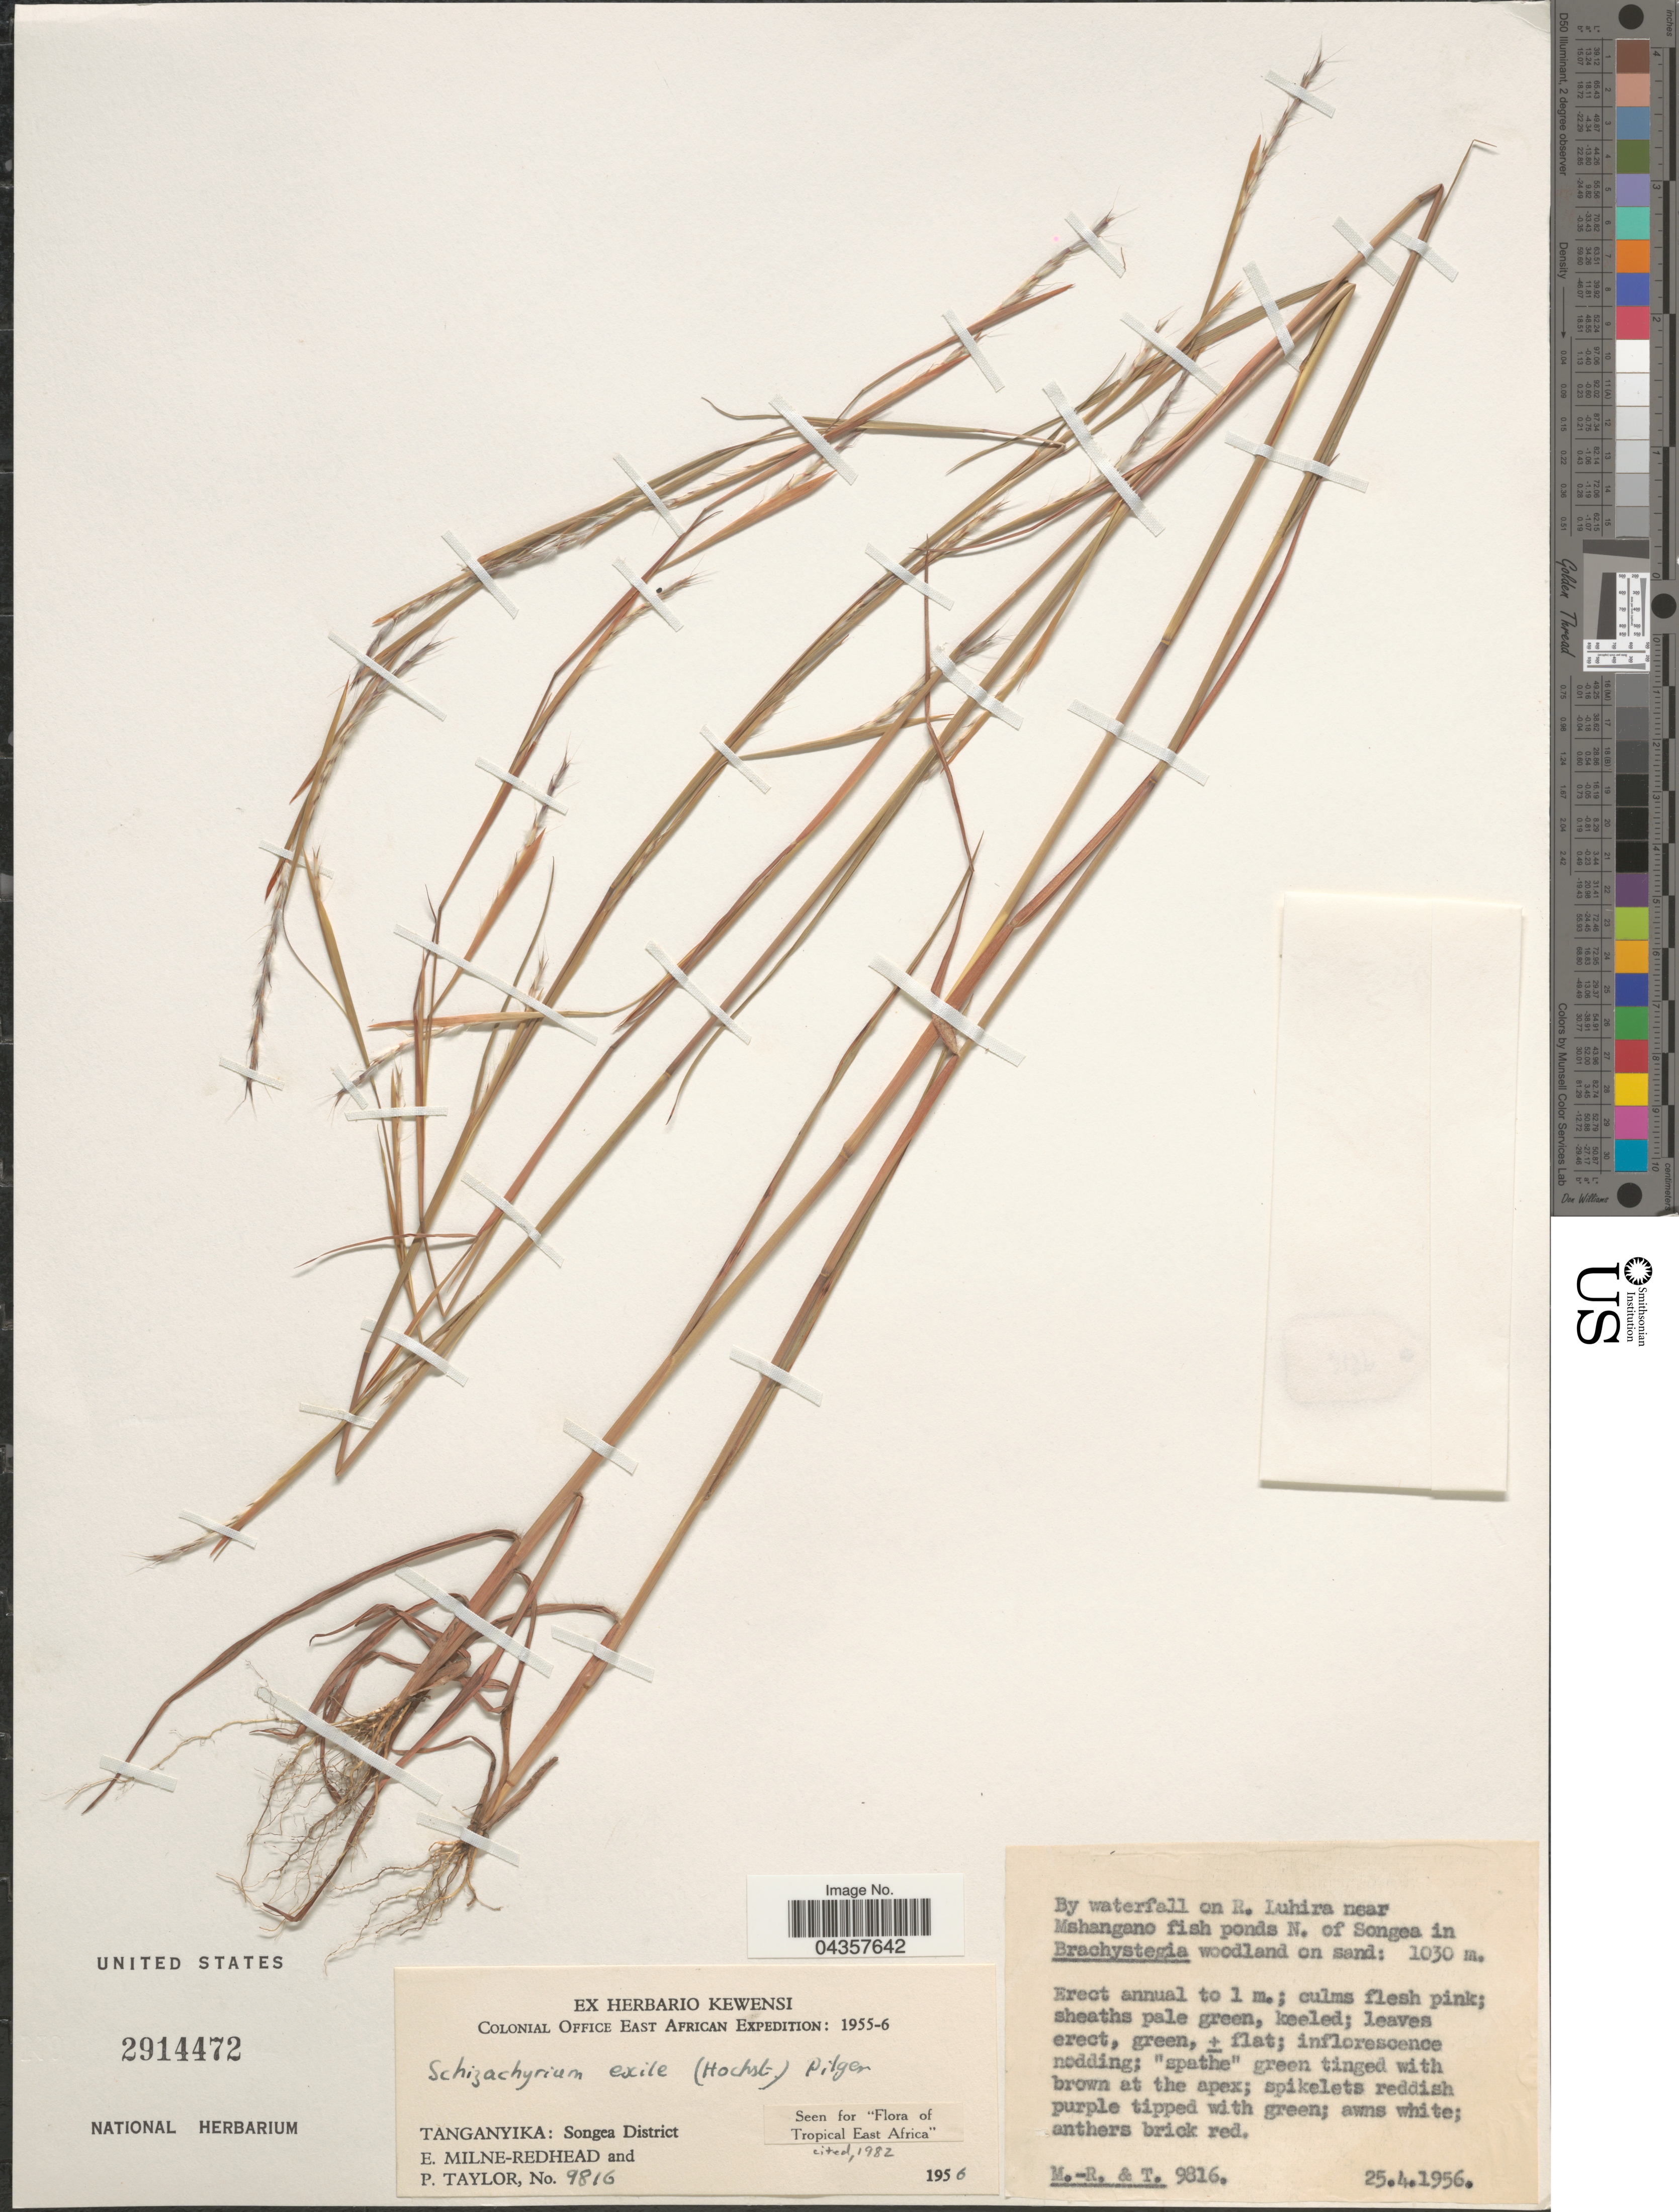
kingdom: Plantae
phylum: Tracheophyta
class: Liliopsida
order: Poales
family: Poaceae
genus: Schizachyrium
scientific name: Schizachyrium exile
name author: (Hochst.) Pilg.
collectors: E. W. Milne-Redhead & P. Taylor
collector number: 9816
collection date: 1956-04-25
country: Tanzania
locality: Songea District. By waterfall on R. Luhira near Mahangano fish ponds N. of Songeo.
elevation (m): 1030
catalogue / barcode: US 2914472